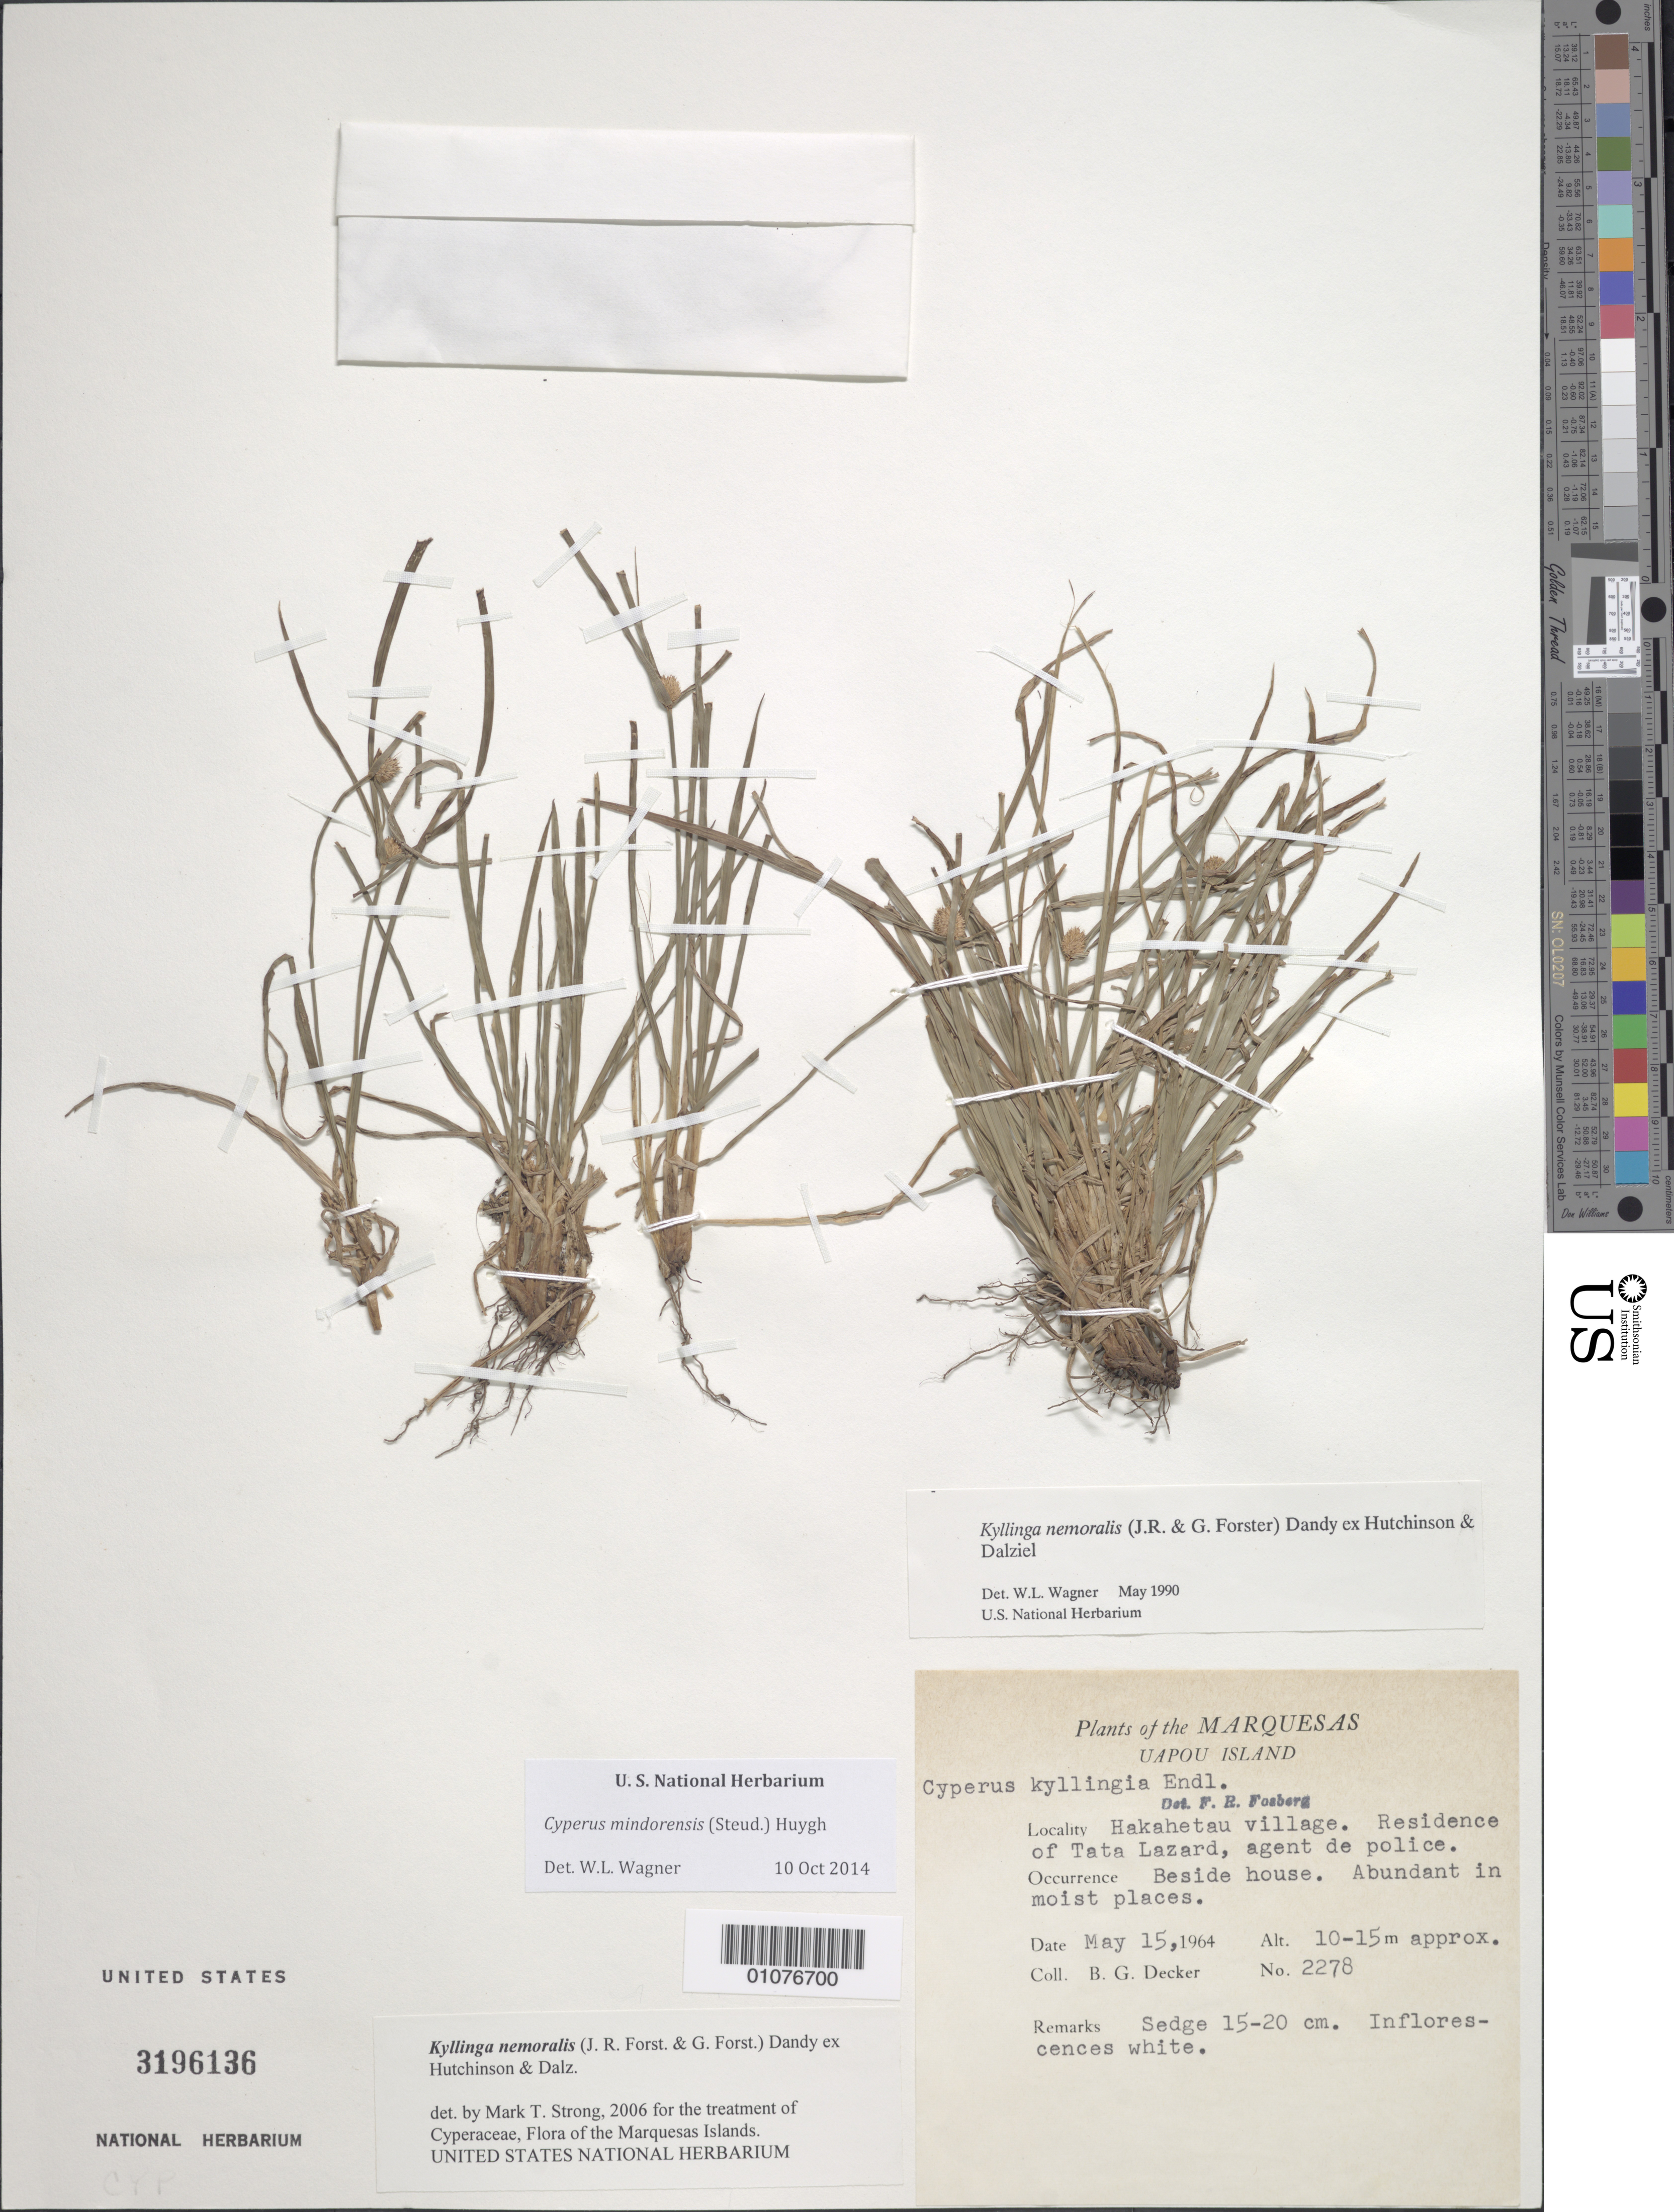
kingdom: Plantae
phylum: Tracheophyta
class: Liliopsida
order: Poales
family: Cyperaceae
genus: Cyperus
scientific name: Cyperus mindorensis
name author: (Steud.) Huygh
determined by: Lorence, David H., (PTBG), National Tropical Botanical Garden (UNITED STATES)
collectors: B. G. Decker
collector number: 2278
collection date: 1964-05-15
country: French Polynesia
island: Ua Pou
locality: Hakahetau village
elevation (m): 10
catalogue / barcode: US 3196136